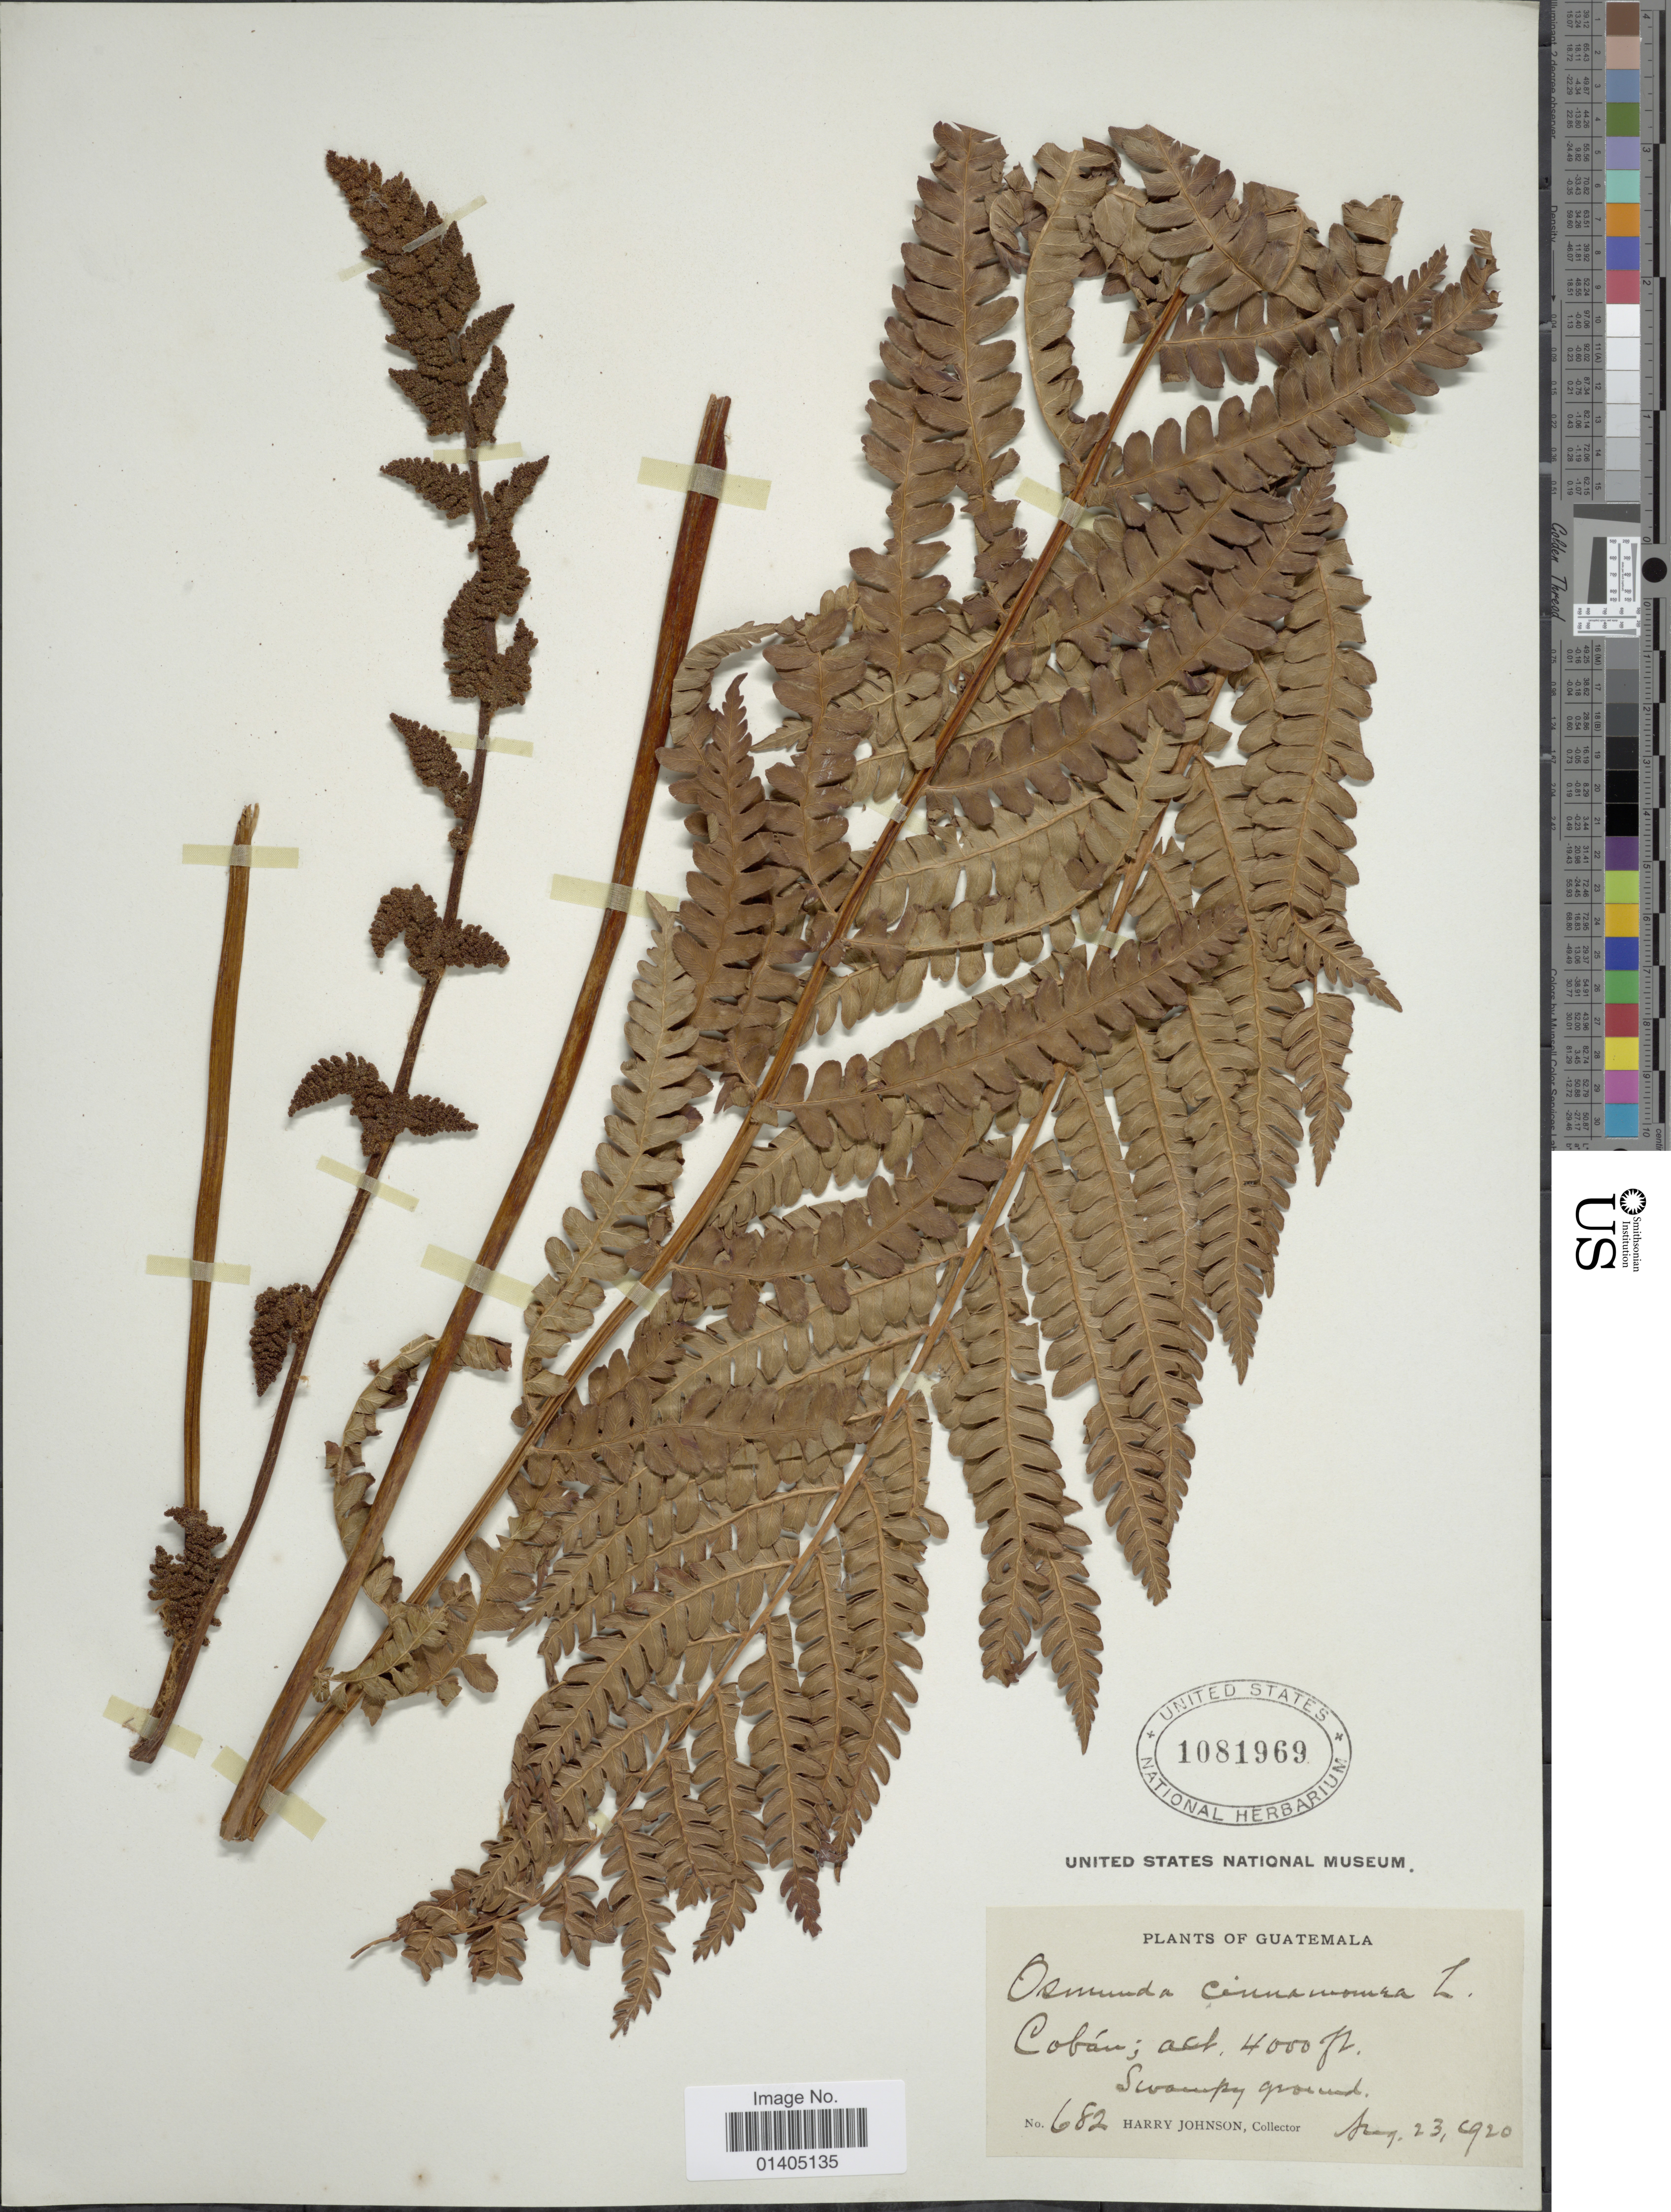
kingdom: Plantae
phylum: Tracheophyta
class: Polypodiopsida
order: Osmundales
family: Osmundaceae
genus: Osmundastrum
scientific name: Osmundastrum cinnamomeum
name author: (L.) C. Presl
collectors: H. Johnson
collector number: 682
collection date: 1920-08-23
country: Guatemala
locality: Cobán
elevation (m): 1219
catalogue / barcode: US 1081969